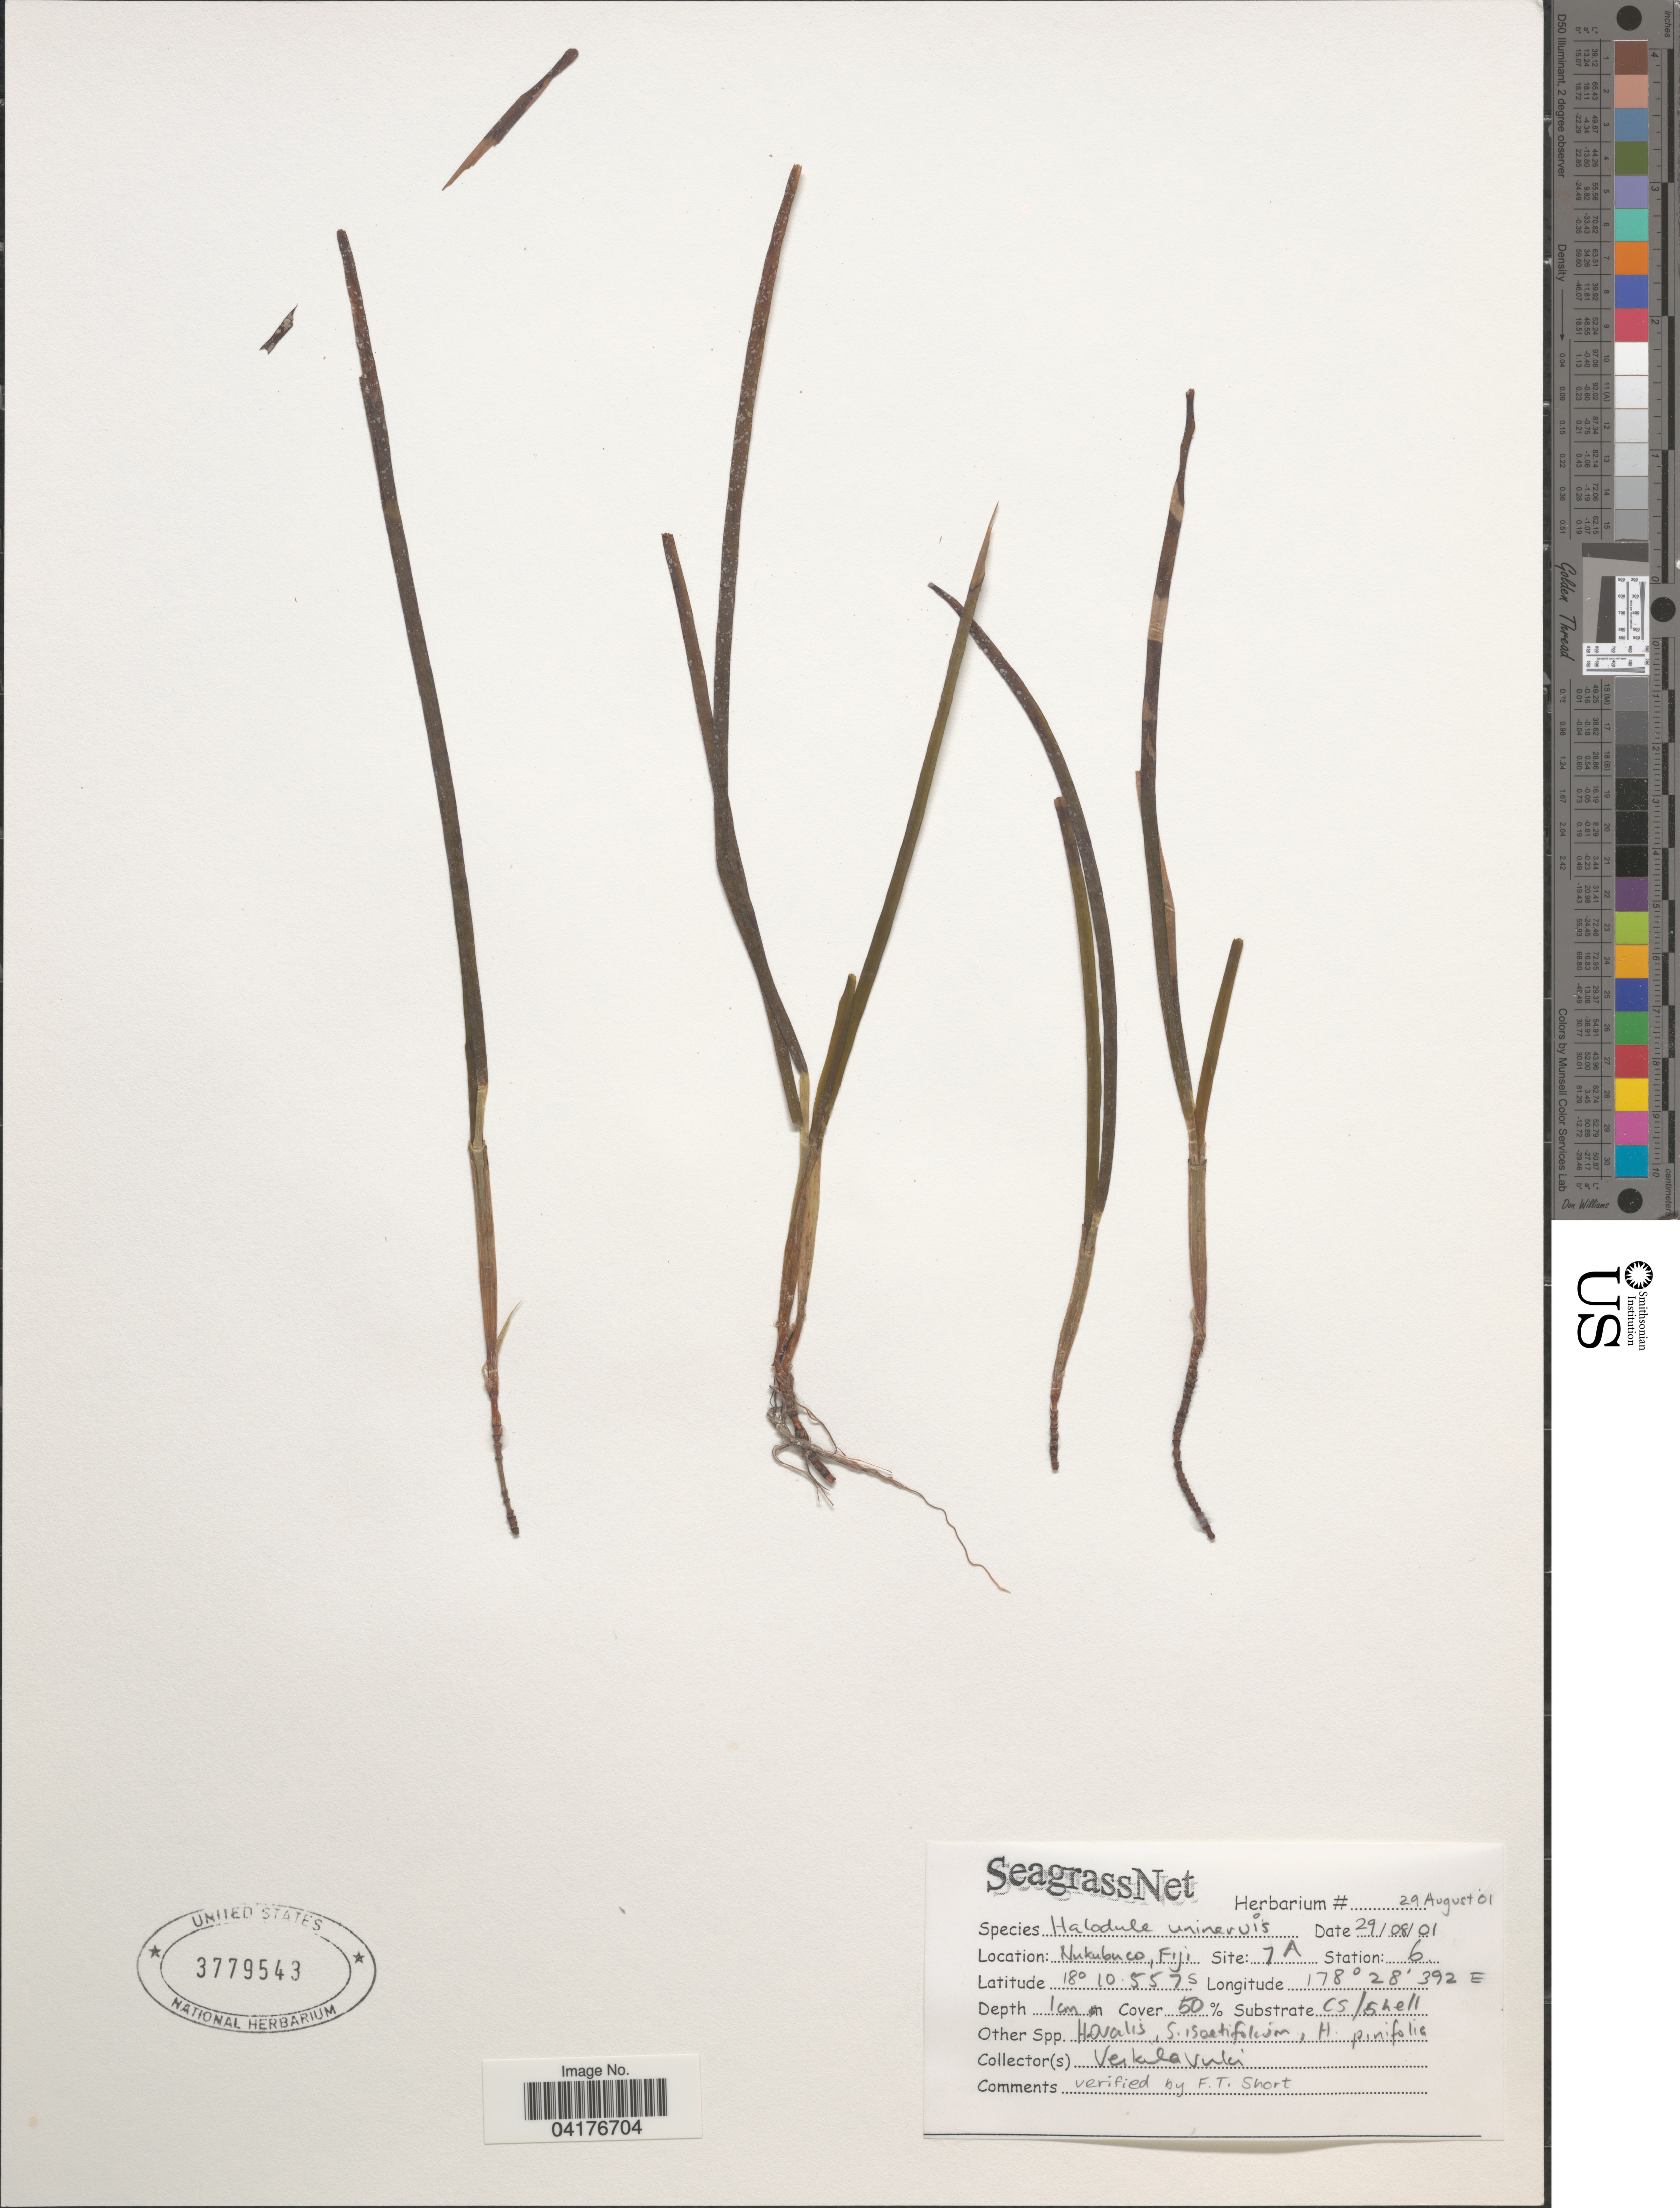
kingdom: Plantae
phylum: Tracheophyta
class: Liliopsida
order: Alismatales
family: Cymodoceaceae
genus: Halodule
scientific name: Halodule uninervis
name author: (Forssk.) Asch.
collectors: V. Vuki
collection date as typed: Transcribed d/m/y: 29/8/1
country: Fiji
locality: Nukubuco. Site: 7A. Station: 6.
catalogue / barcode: US 3779543